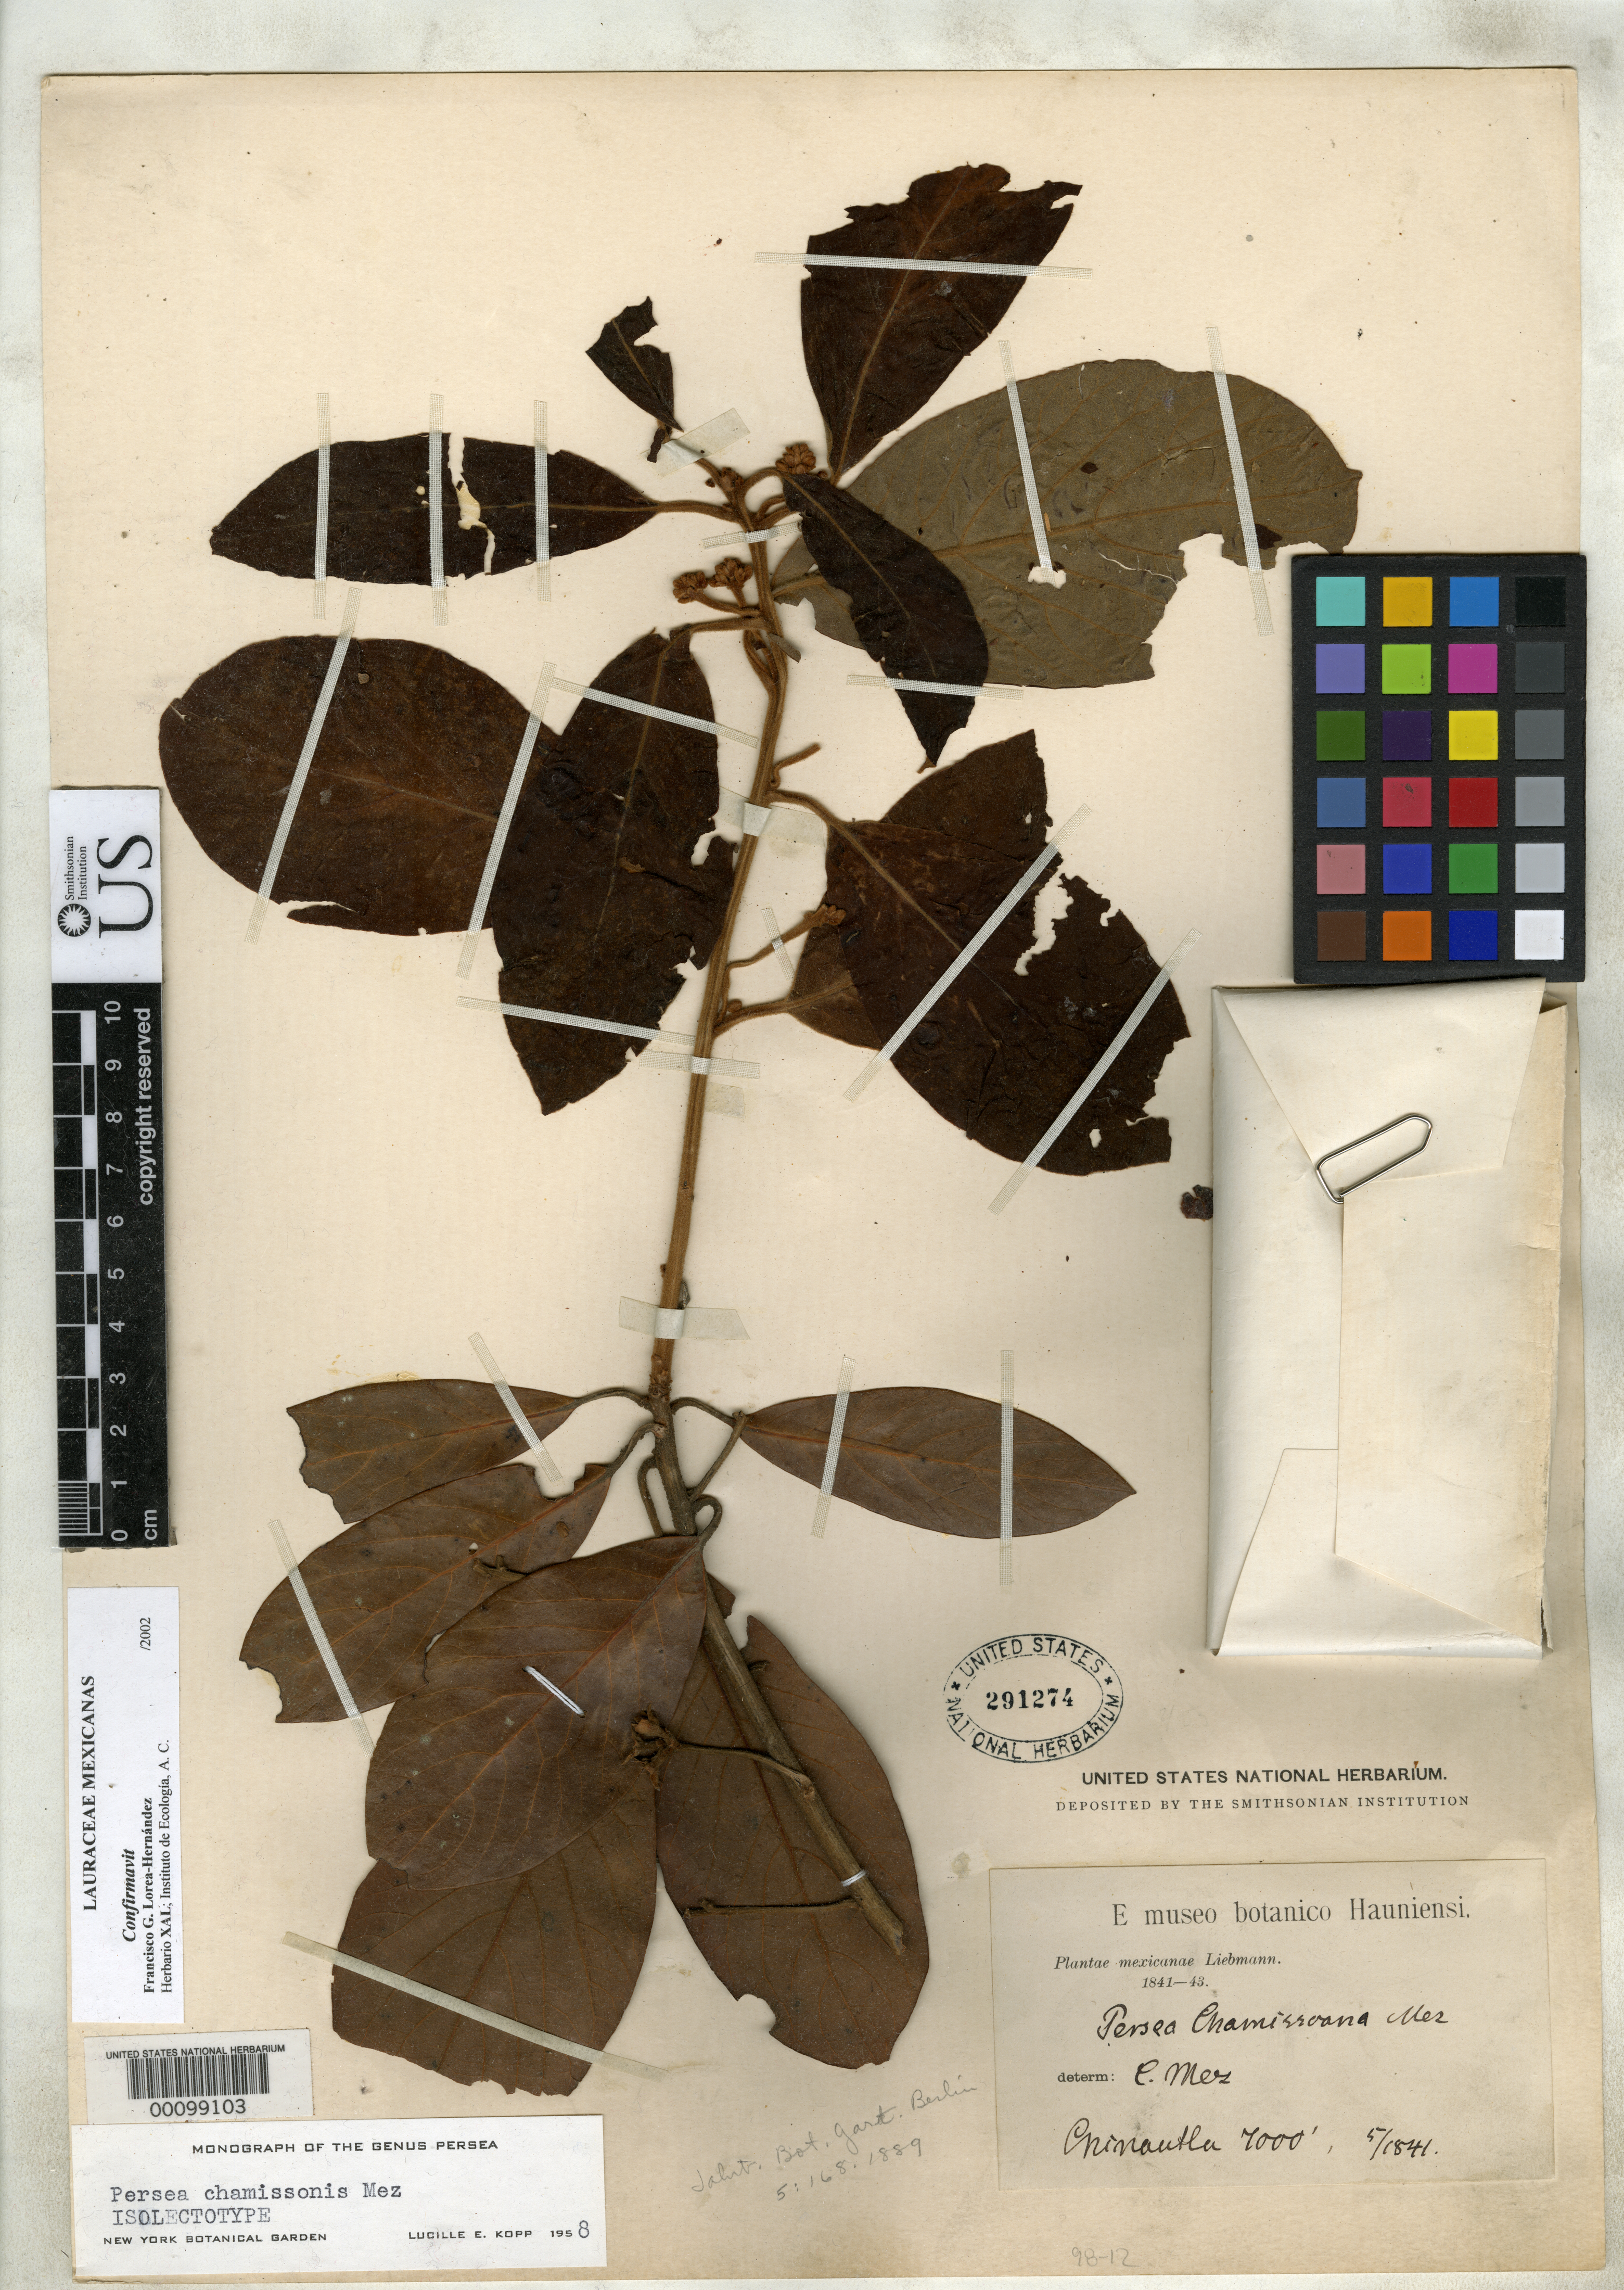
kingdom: Plantae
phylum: Tracheophyta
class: Magnoliopsida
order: Laurales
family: Lauraceae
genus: Persea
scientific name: Persea chamissonis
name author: Mez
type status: Isolectotype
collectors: F. M. Liebmann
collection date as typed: May 1841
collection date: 1841-05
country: Mexico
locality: Chinantla.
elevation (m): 2134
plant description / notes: US duplicate annotated (1958) and cited (1966) by L.E. Kopp as an isolectotype. Lectotype collection as designated is Liebmann 757 (this sheet s.n. but other data match).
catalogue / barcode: US 291274